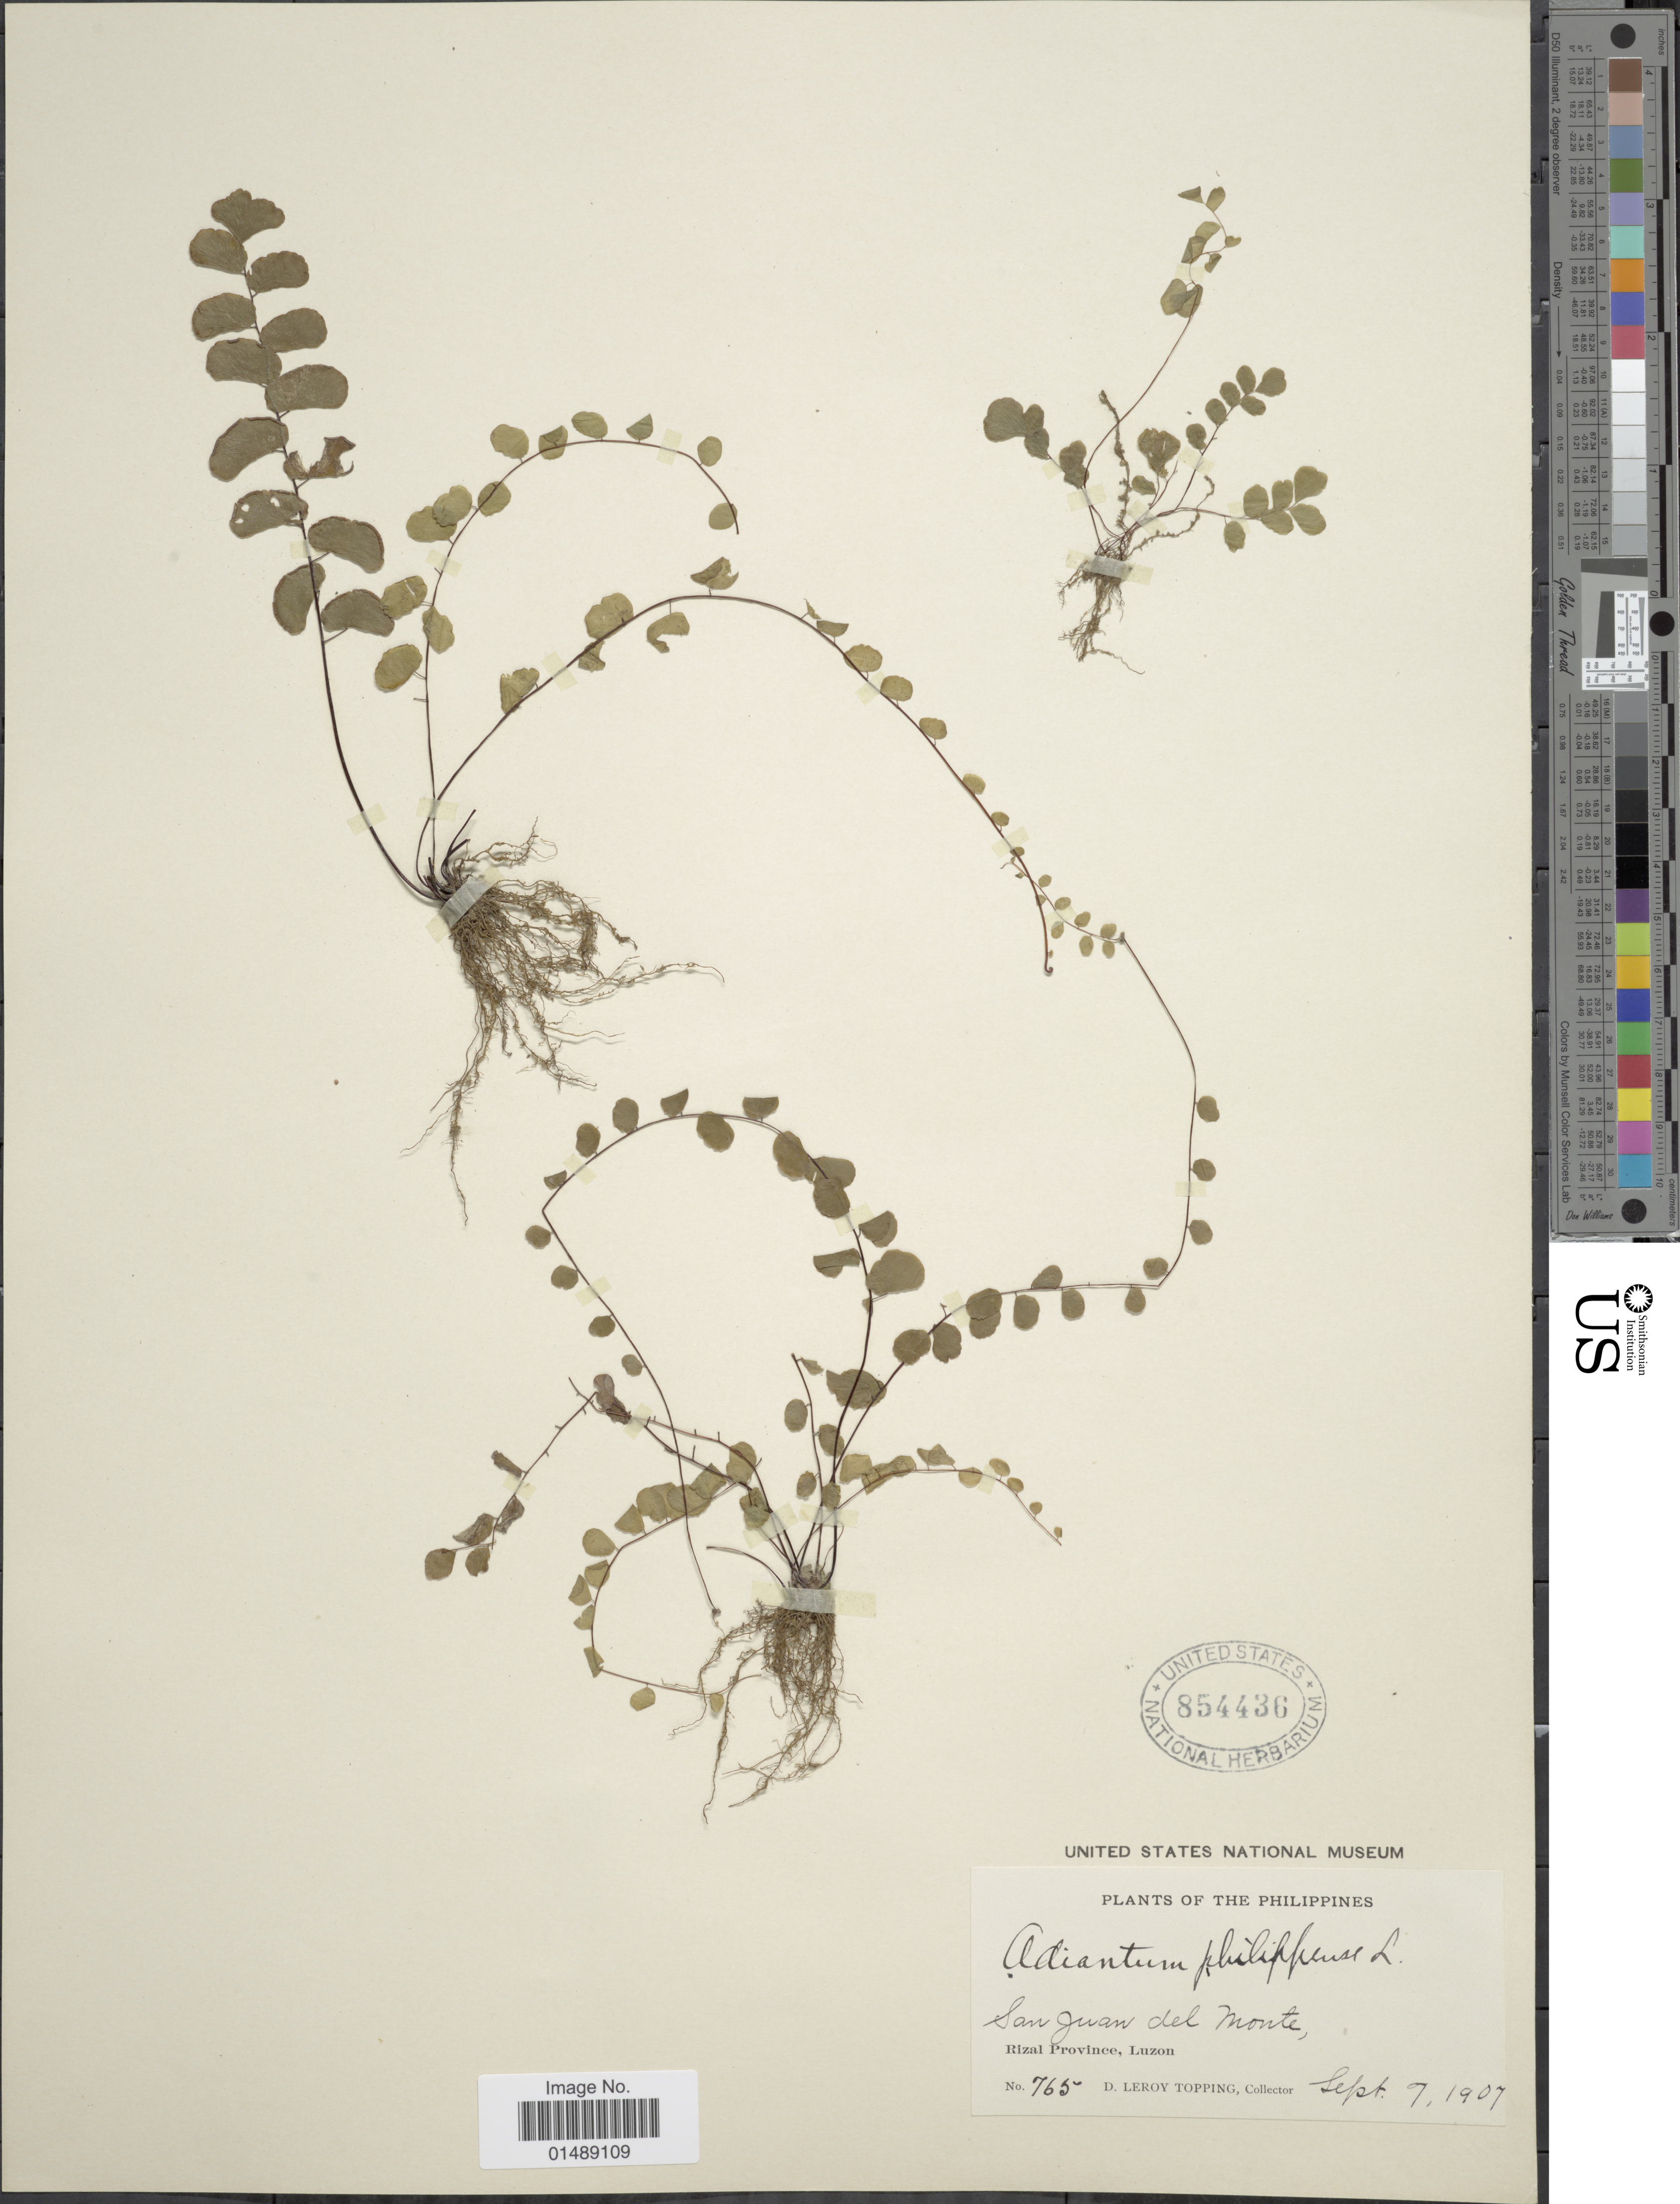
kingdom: Plantae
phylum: Tracheophyta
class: Polypodiopsida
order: Polypodiales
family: Pteridaceae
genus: Adiantum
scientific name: Adiantum philippense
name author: L.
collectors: D. L. Topping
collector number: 765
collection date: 1907-09-07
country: Philippines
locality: San Juan del Monte, Rizal Province, Luzon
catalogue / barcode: US 854436